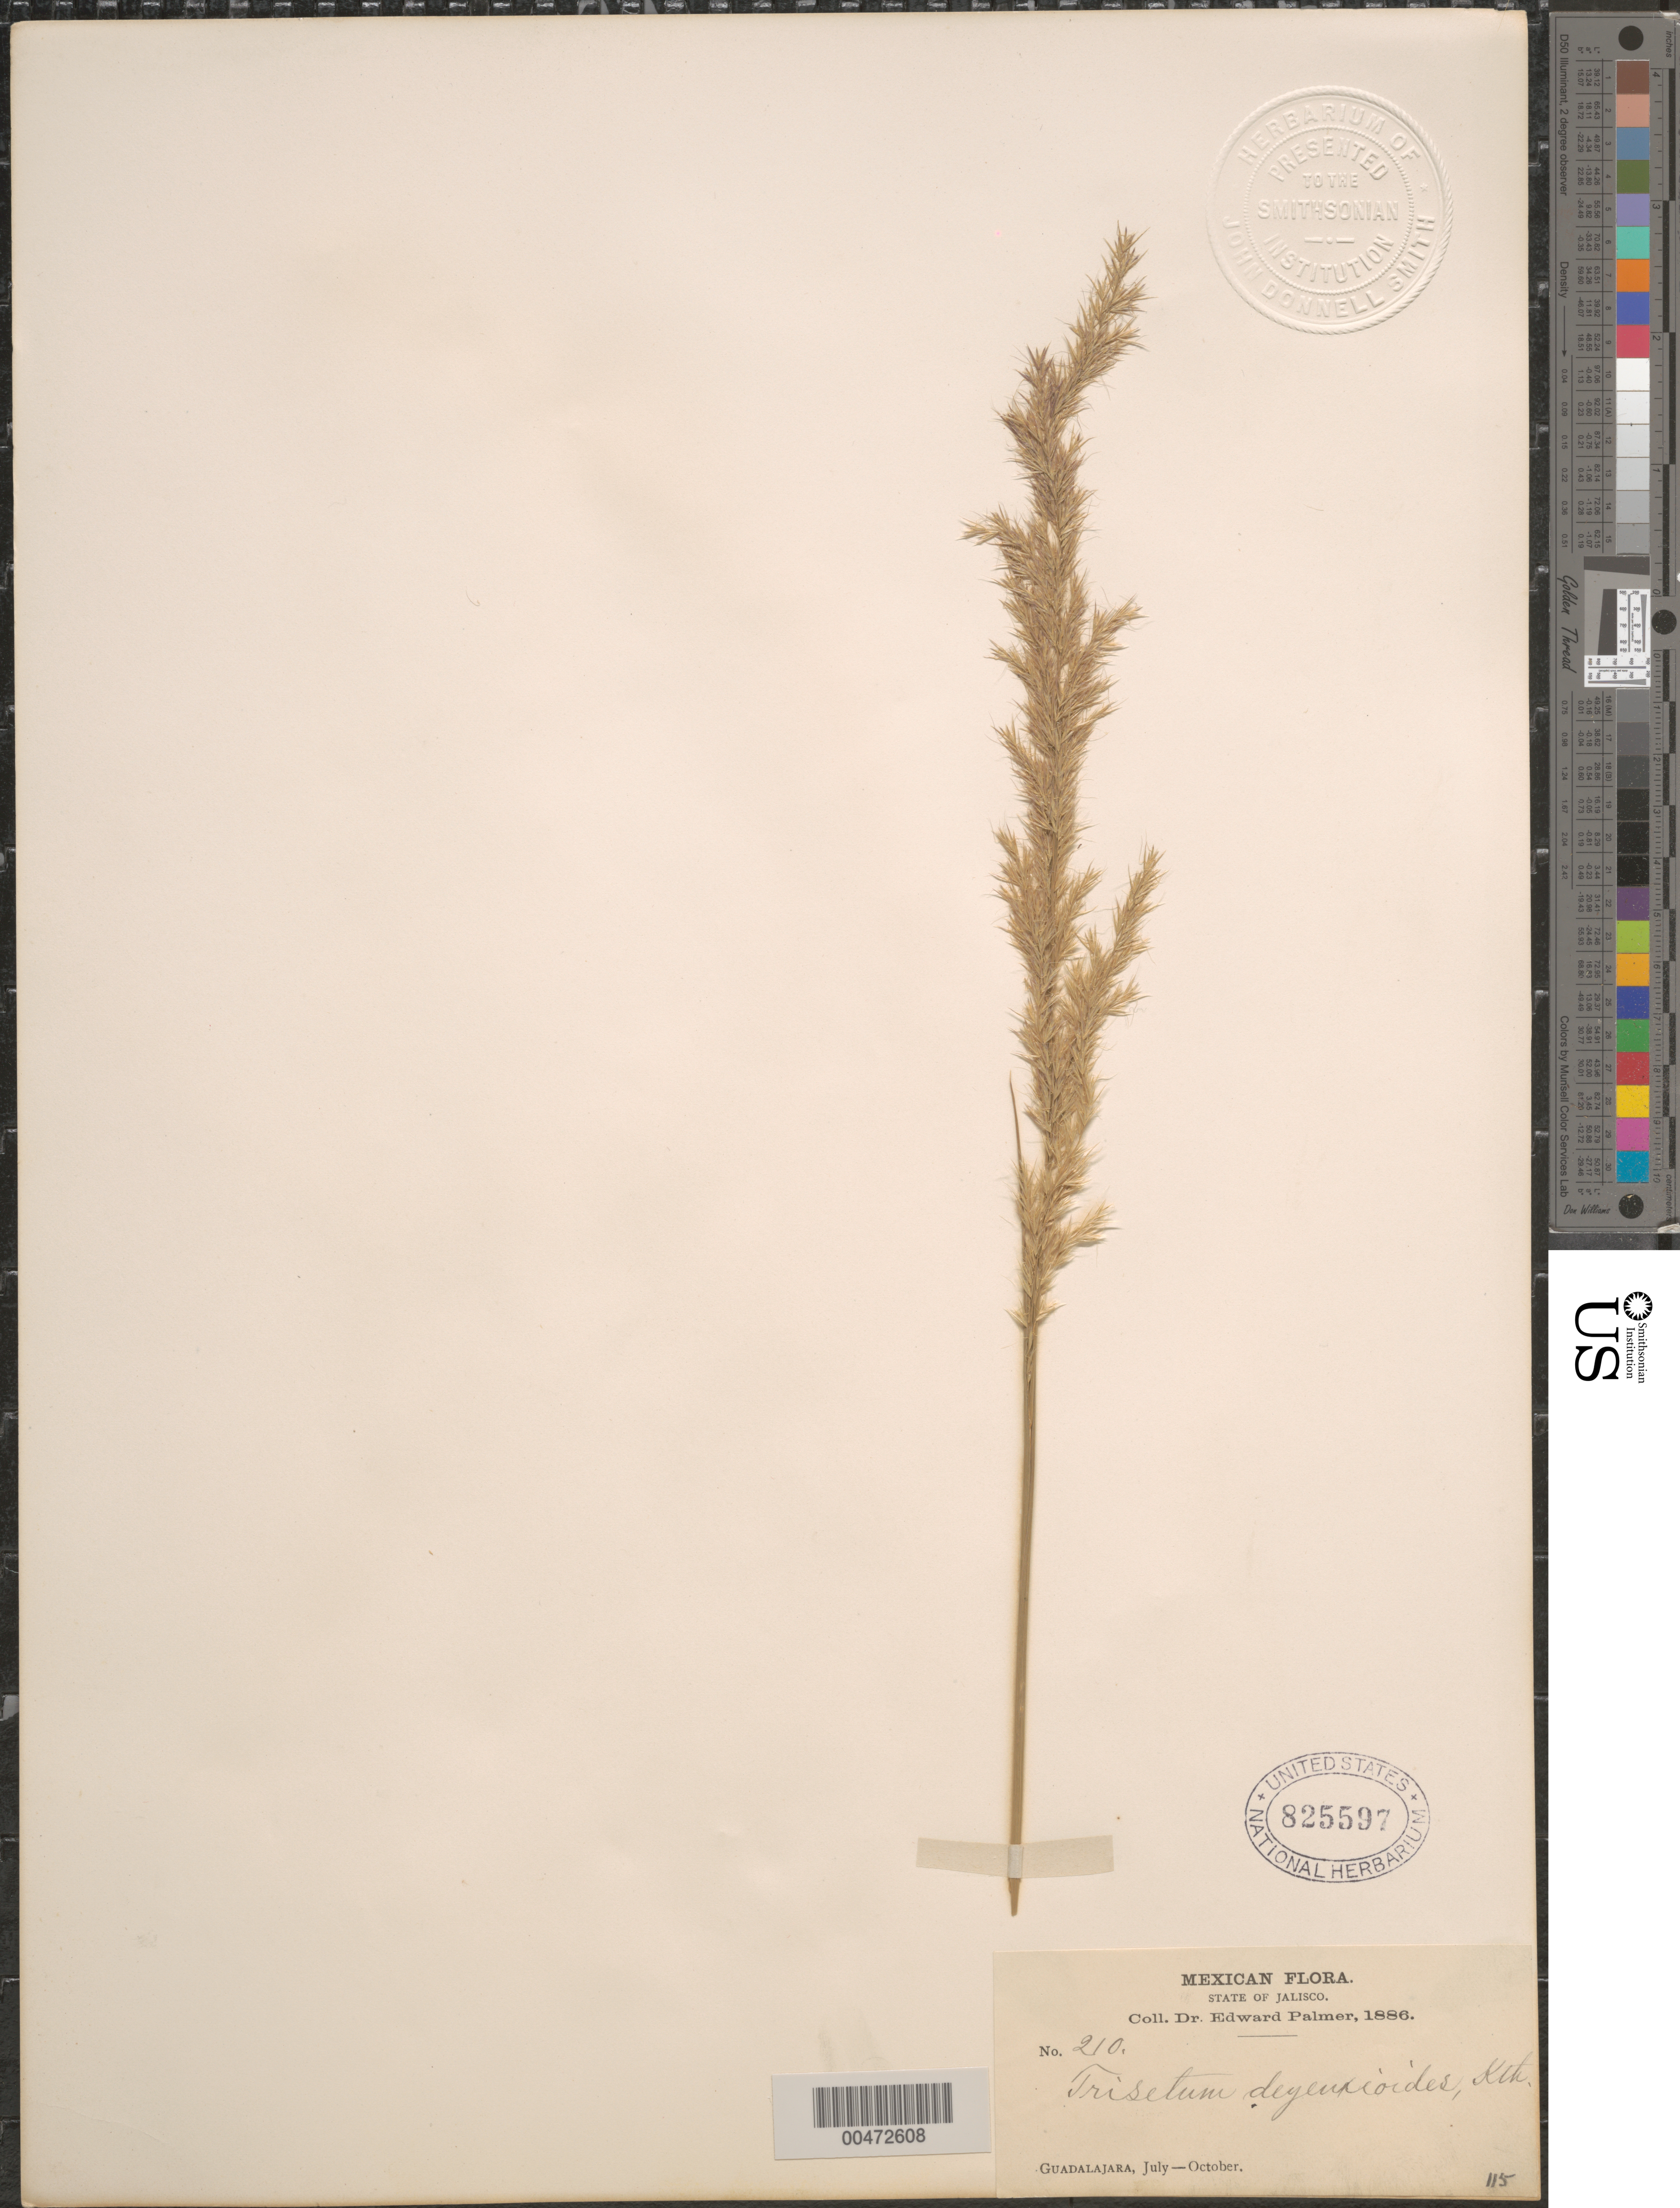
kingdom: Plantae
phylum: Tracheophyta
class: Liliopsida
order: Poales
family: Poaceae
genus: Trisetum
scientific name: Trisetum deyeuxioides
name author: (Kunth) Kunth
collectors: E. Palmer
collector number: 210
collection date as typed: Jul 1886 to Oct 1886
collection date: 1886-07/1886-10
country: Mexico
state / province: Jalisco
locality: Guadalajara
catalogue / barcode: US 825597